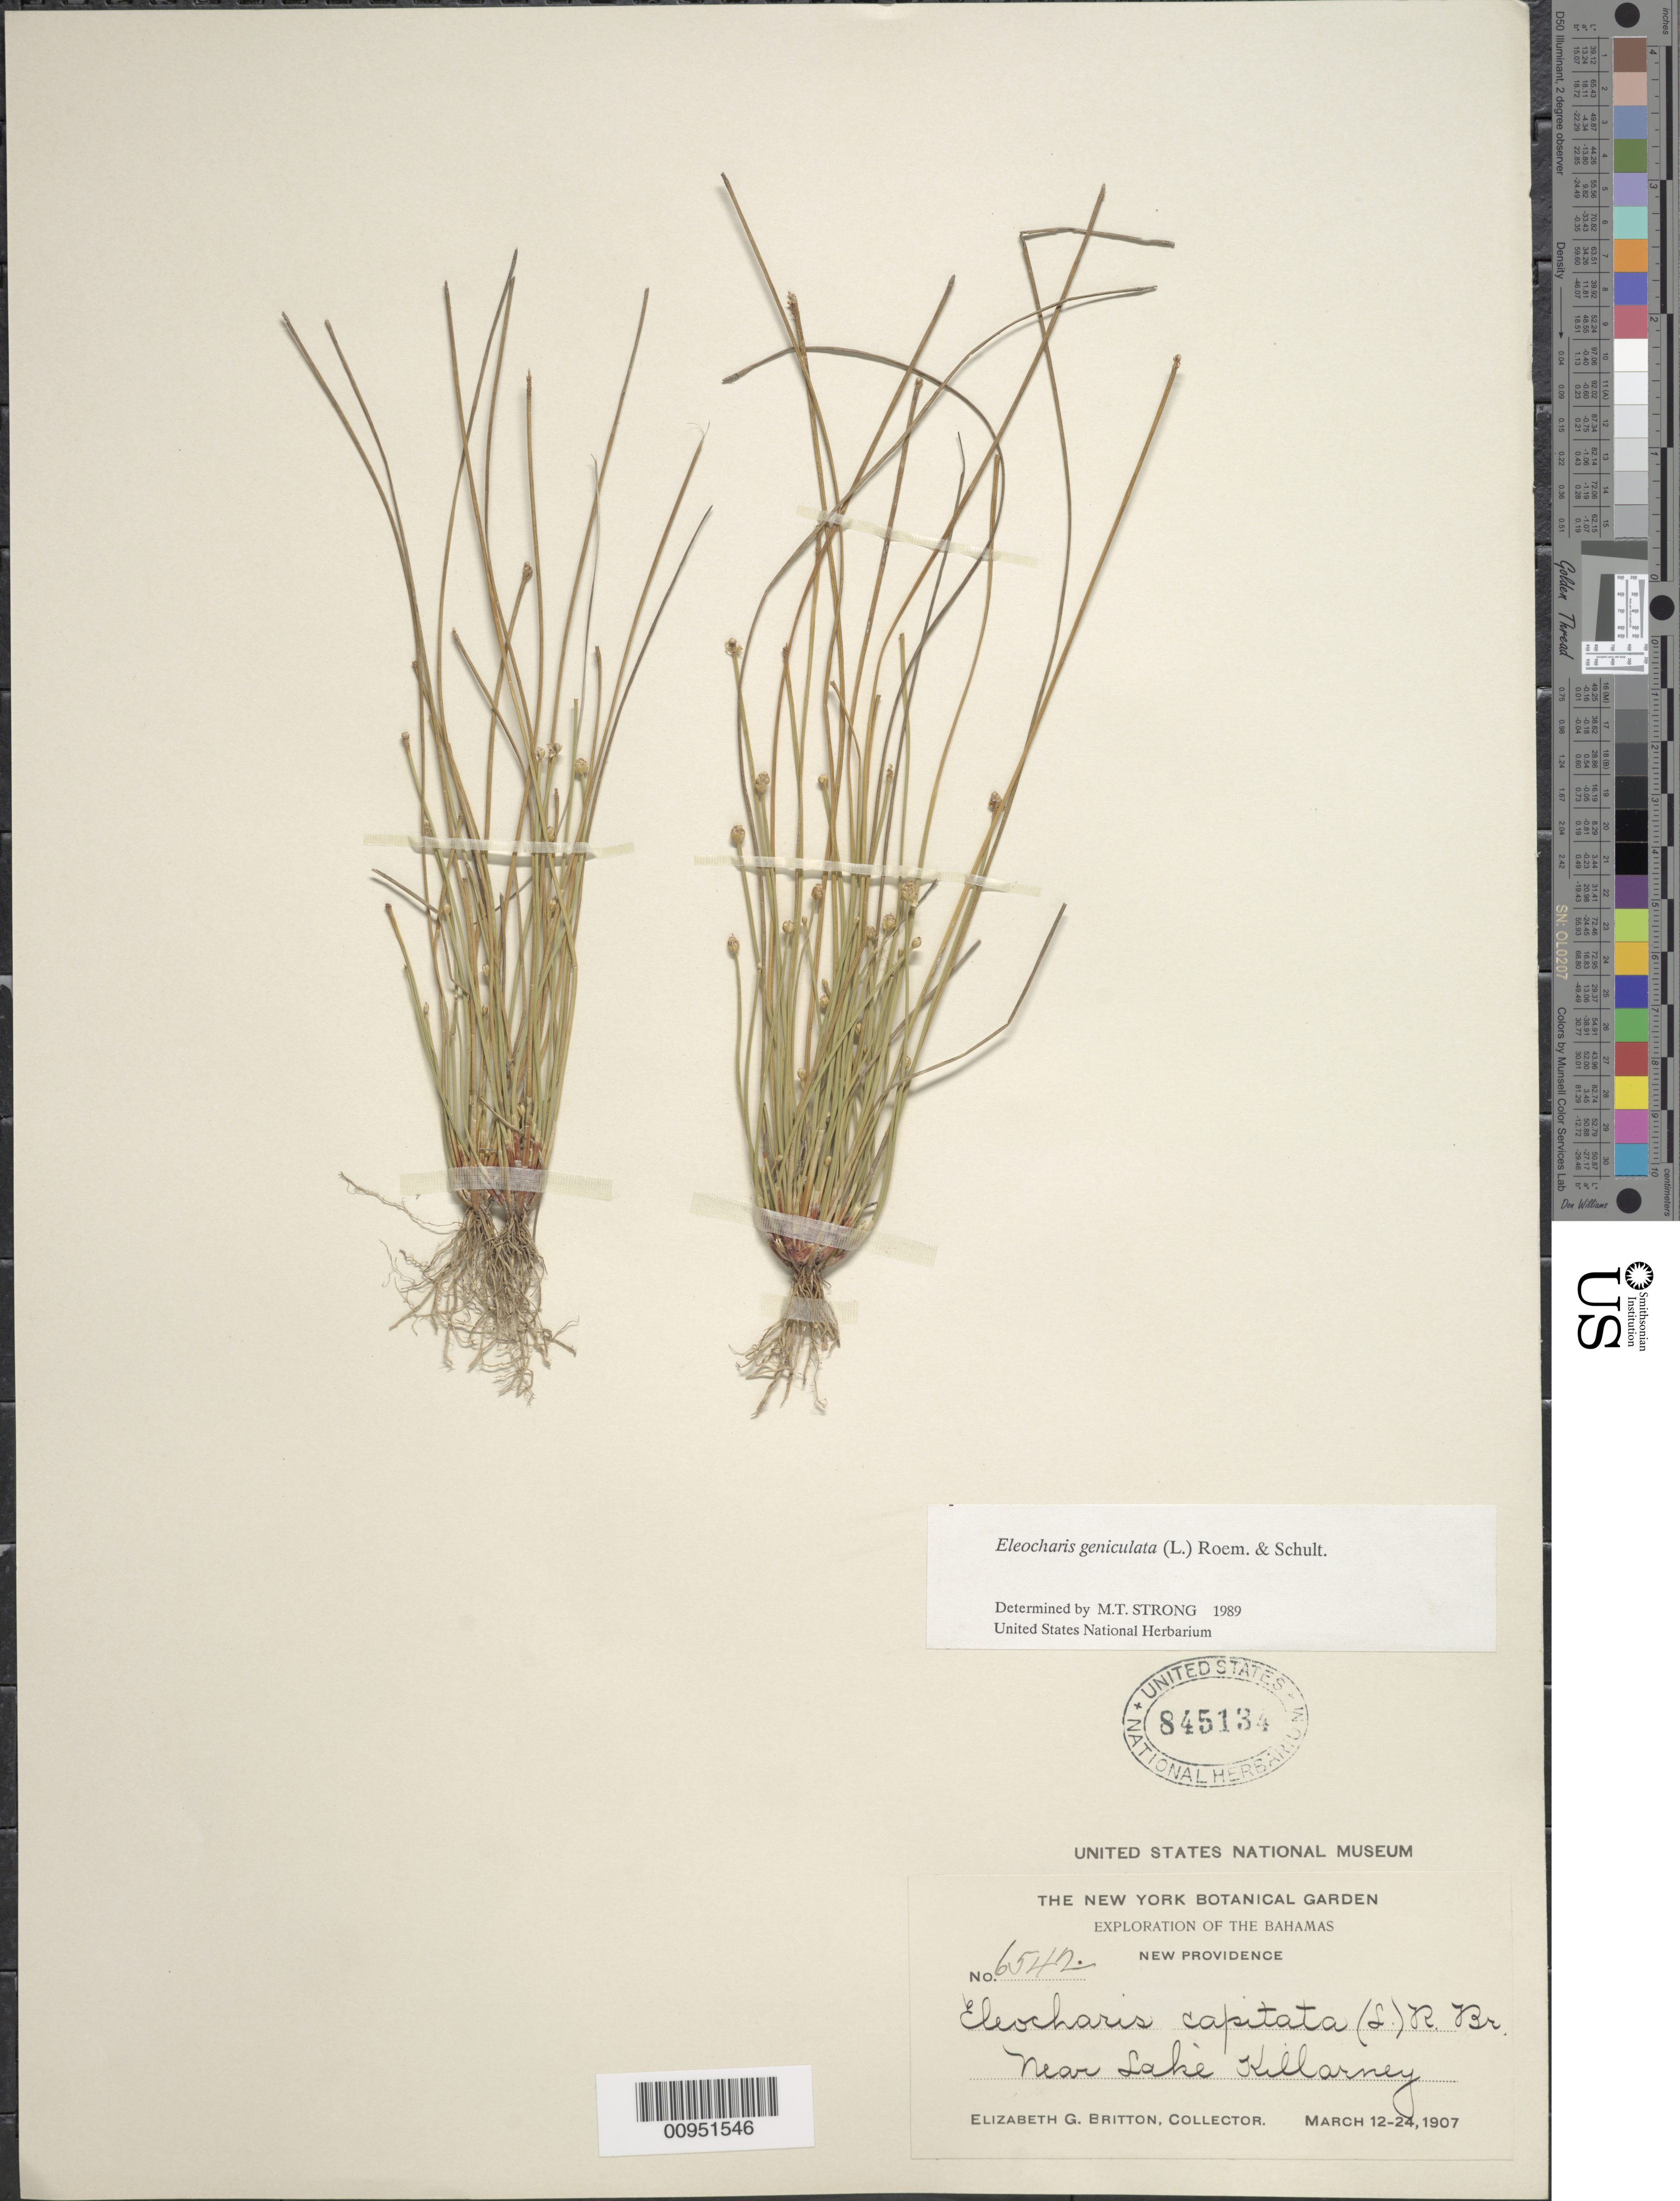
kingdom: Plantae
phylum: Tracheophyta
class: Liliopsida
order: Poales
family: Cyperaceae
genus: Eleocharis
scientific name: Eleocharis geniculata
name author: (L.) Roem. & Schult.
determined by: Strong, M. T., (US), Smithsonian Institution - National Museum of Natural History (UNITED STATES)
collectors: E. G. Britton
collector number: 6542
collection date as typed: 12 Mar 1907 to 24 Mar 1907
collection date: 1907-03-12/1907-03-24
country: Bahamas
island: New Providence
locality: Lake Killarney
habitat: Near lake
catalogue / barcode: US 845134